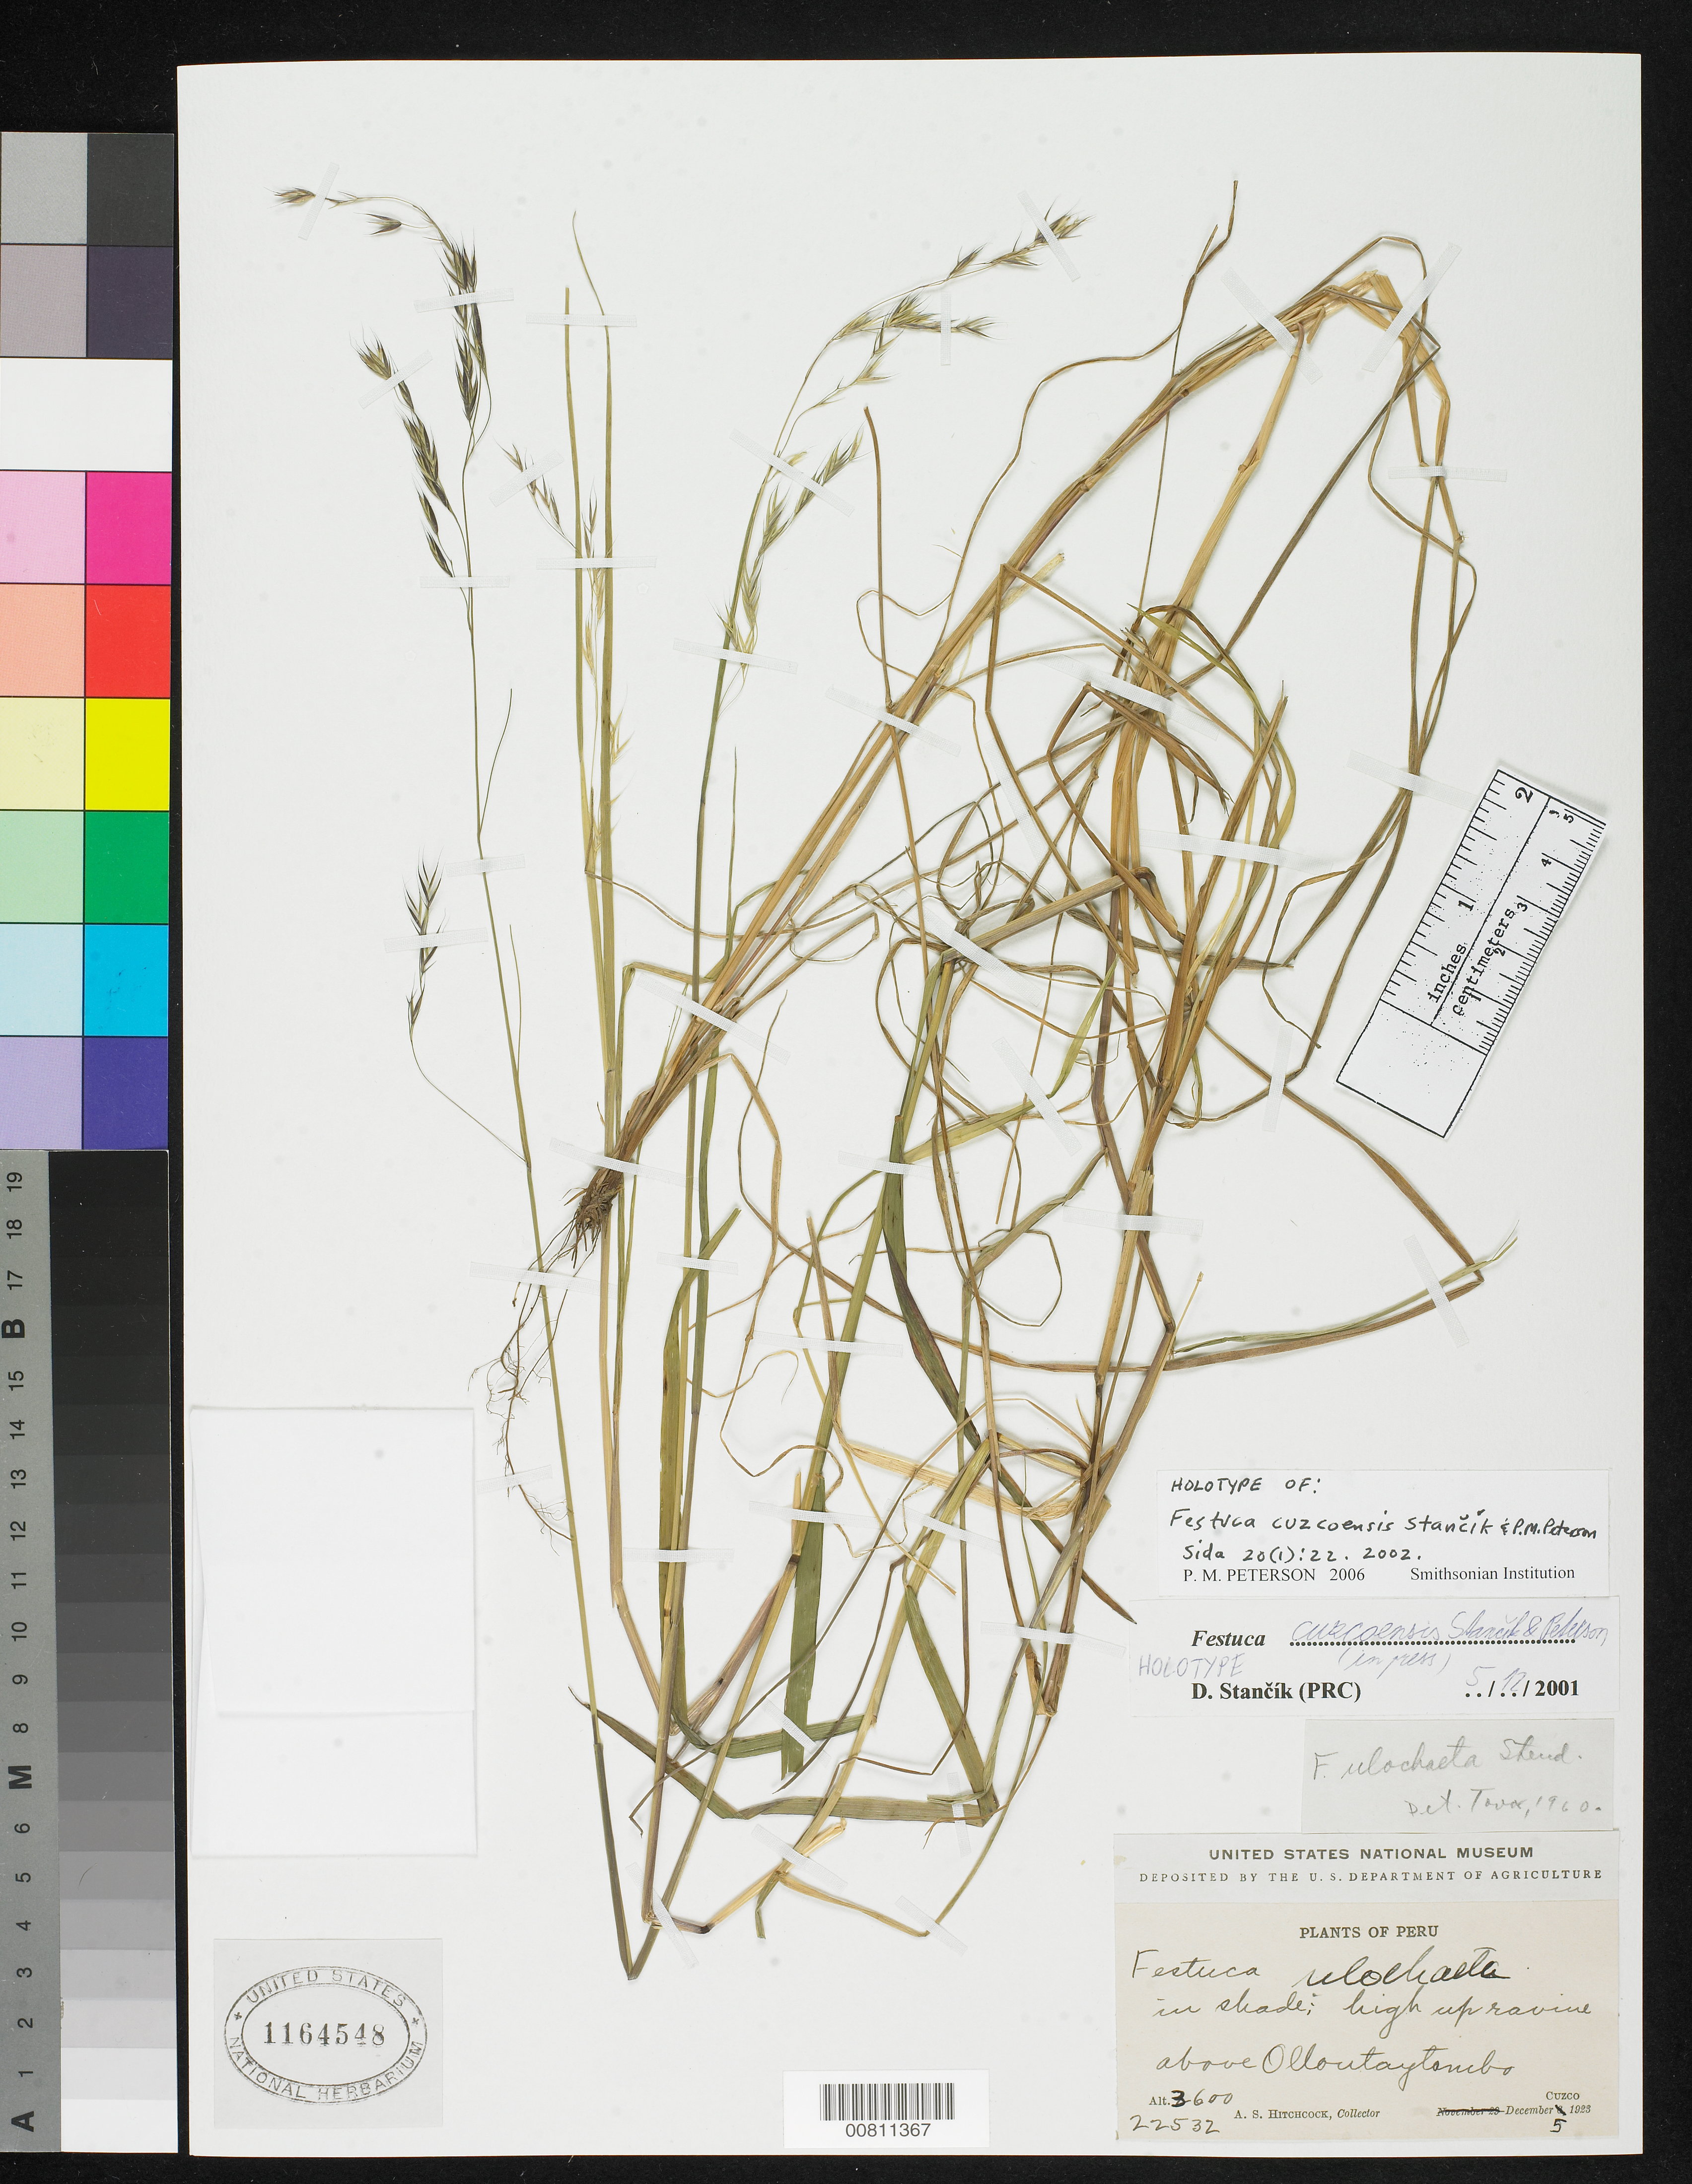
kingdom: Plantae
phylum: Tracheophyta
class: Liliopsida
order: Poales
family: Poaceae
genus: Festuca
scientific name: Festuca cuzcoensis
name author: Stancik & P.M. Peterson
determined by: Peterson, Paul M., (BOT), Smithsonian Institution - National Museum of Natural History (UNITED STATES)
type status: Holotype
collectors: A. S. Hitchcock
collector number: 22532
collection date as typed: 05 Dec 1923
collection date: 1923-12-05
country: Peru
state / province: Cusco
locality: Above Olloutaytambo.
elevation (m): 3600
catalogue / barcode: US 1164548